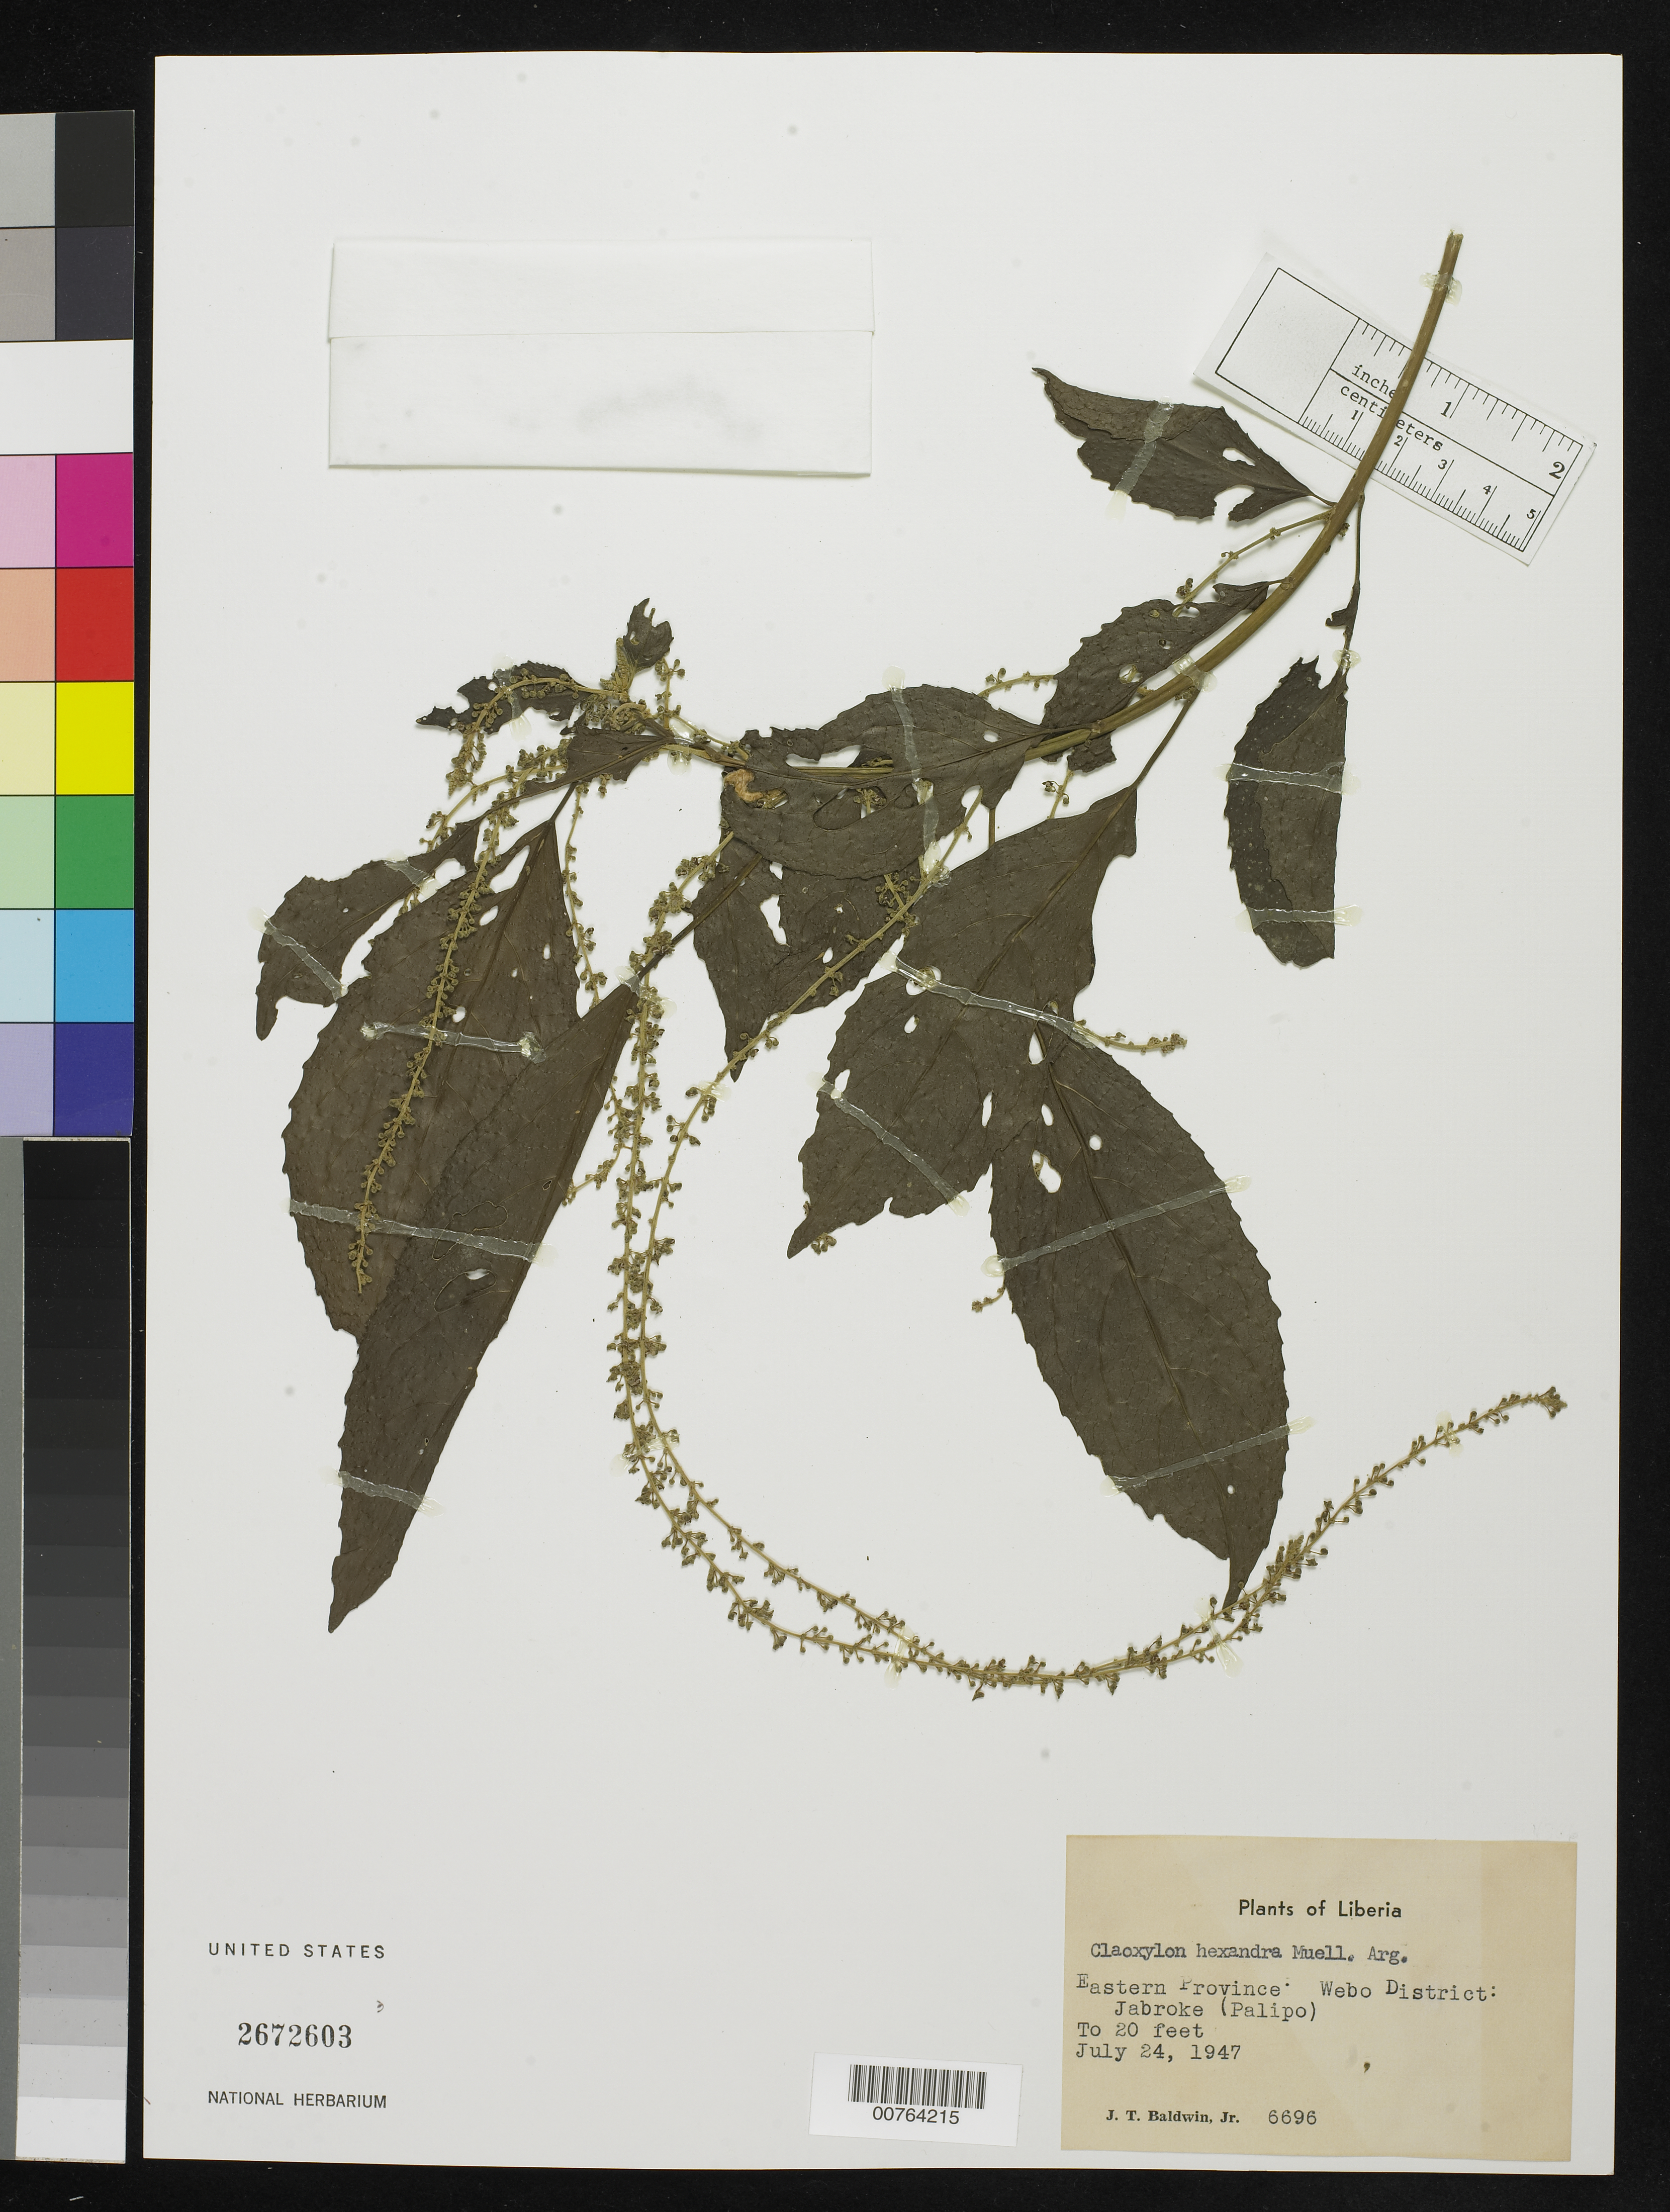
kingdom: Plantae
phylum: Tracheophyta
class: Magnoliopsida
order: Malpighiales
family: Euphorbiaceae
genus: Discoclaoxylon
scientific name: Discoclaoxylon hexandrum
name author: (Müll. Arg.) Pax & K. Hoffm.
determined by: Barberá, P.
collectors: J. T. Baldwin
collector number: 6696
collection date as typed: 24 Jul 1947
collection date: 1947-07-24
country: Liberia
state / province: River Gee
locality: Eastern Province: Webo District, Jabroke (Palipo)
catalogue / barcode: US 2672603